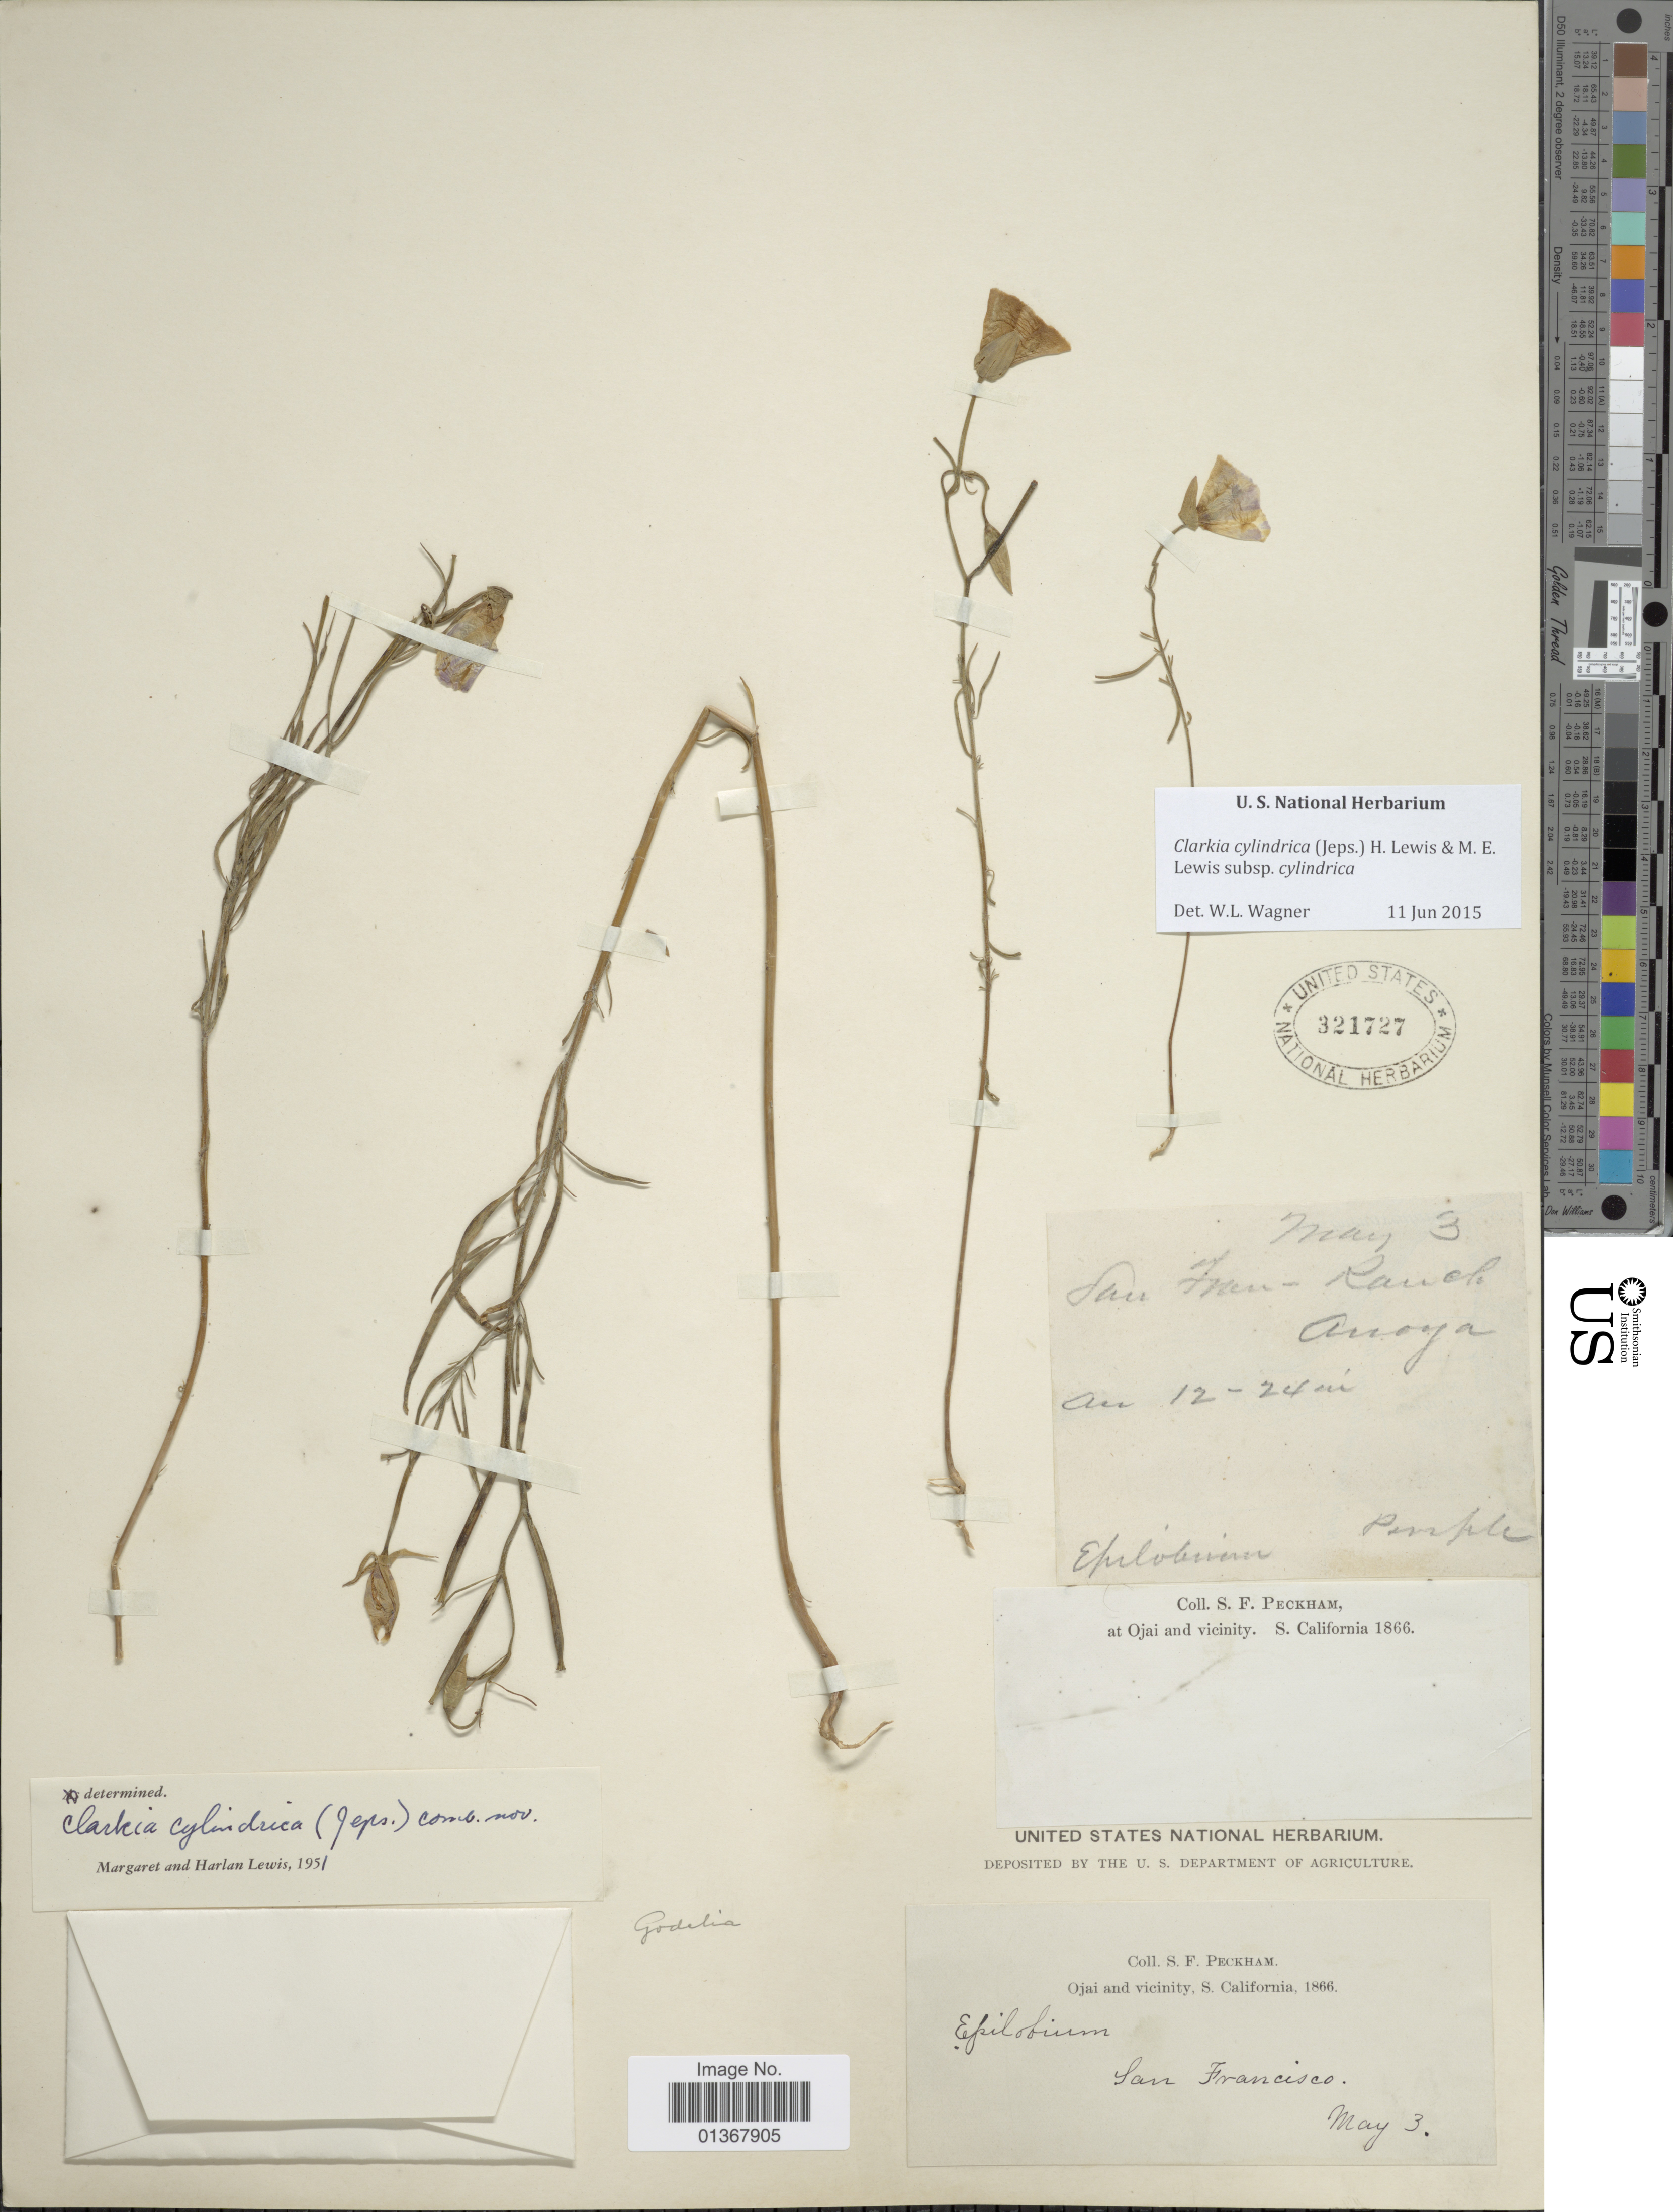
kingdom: Plantae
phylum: Tracheophyta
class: Magnoliopsida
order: Myrtales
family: Onagraceae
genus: Clarkia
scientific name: Clarkia cylindrica subsp. cylindrica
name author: (Jeps.) F. H. Lewis & M.R. Lewis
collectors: S. Peckham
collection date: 1866-05-03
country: United States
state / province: California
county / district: San Francisco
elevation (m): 12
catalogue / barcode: US 321727